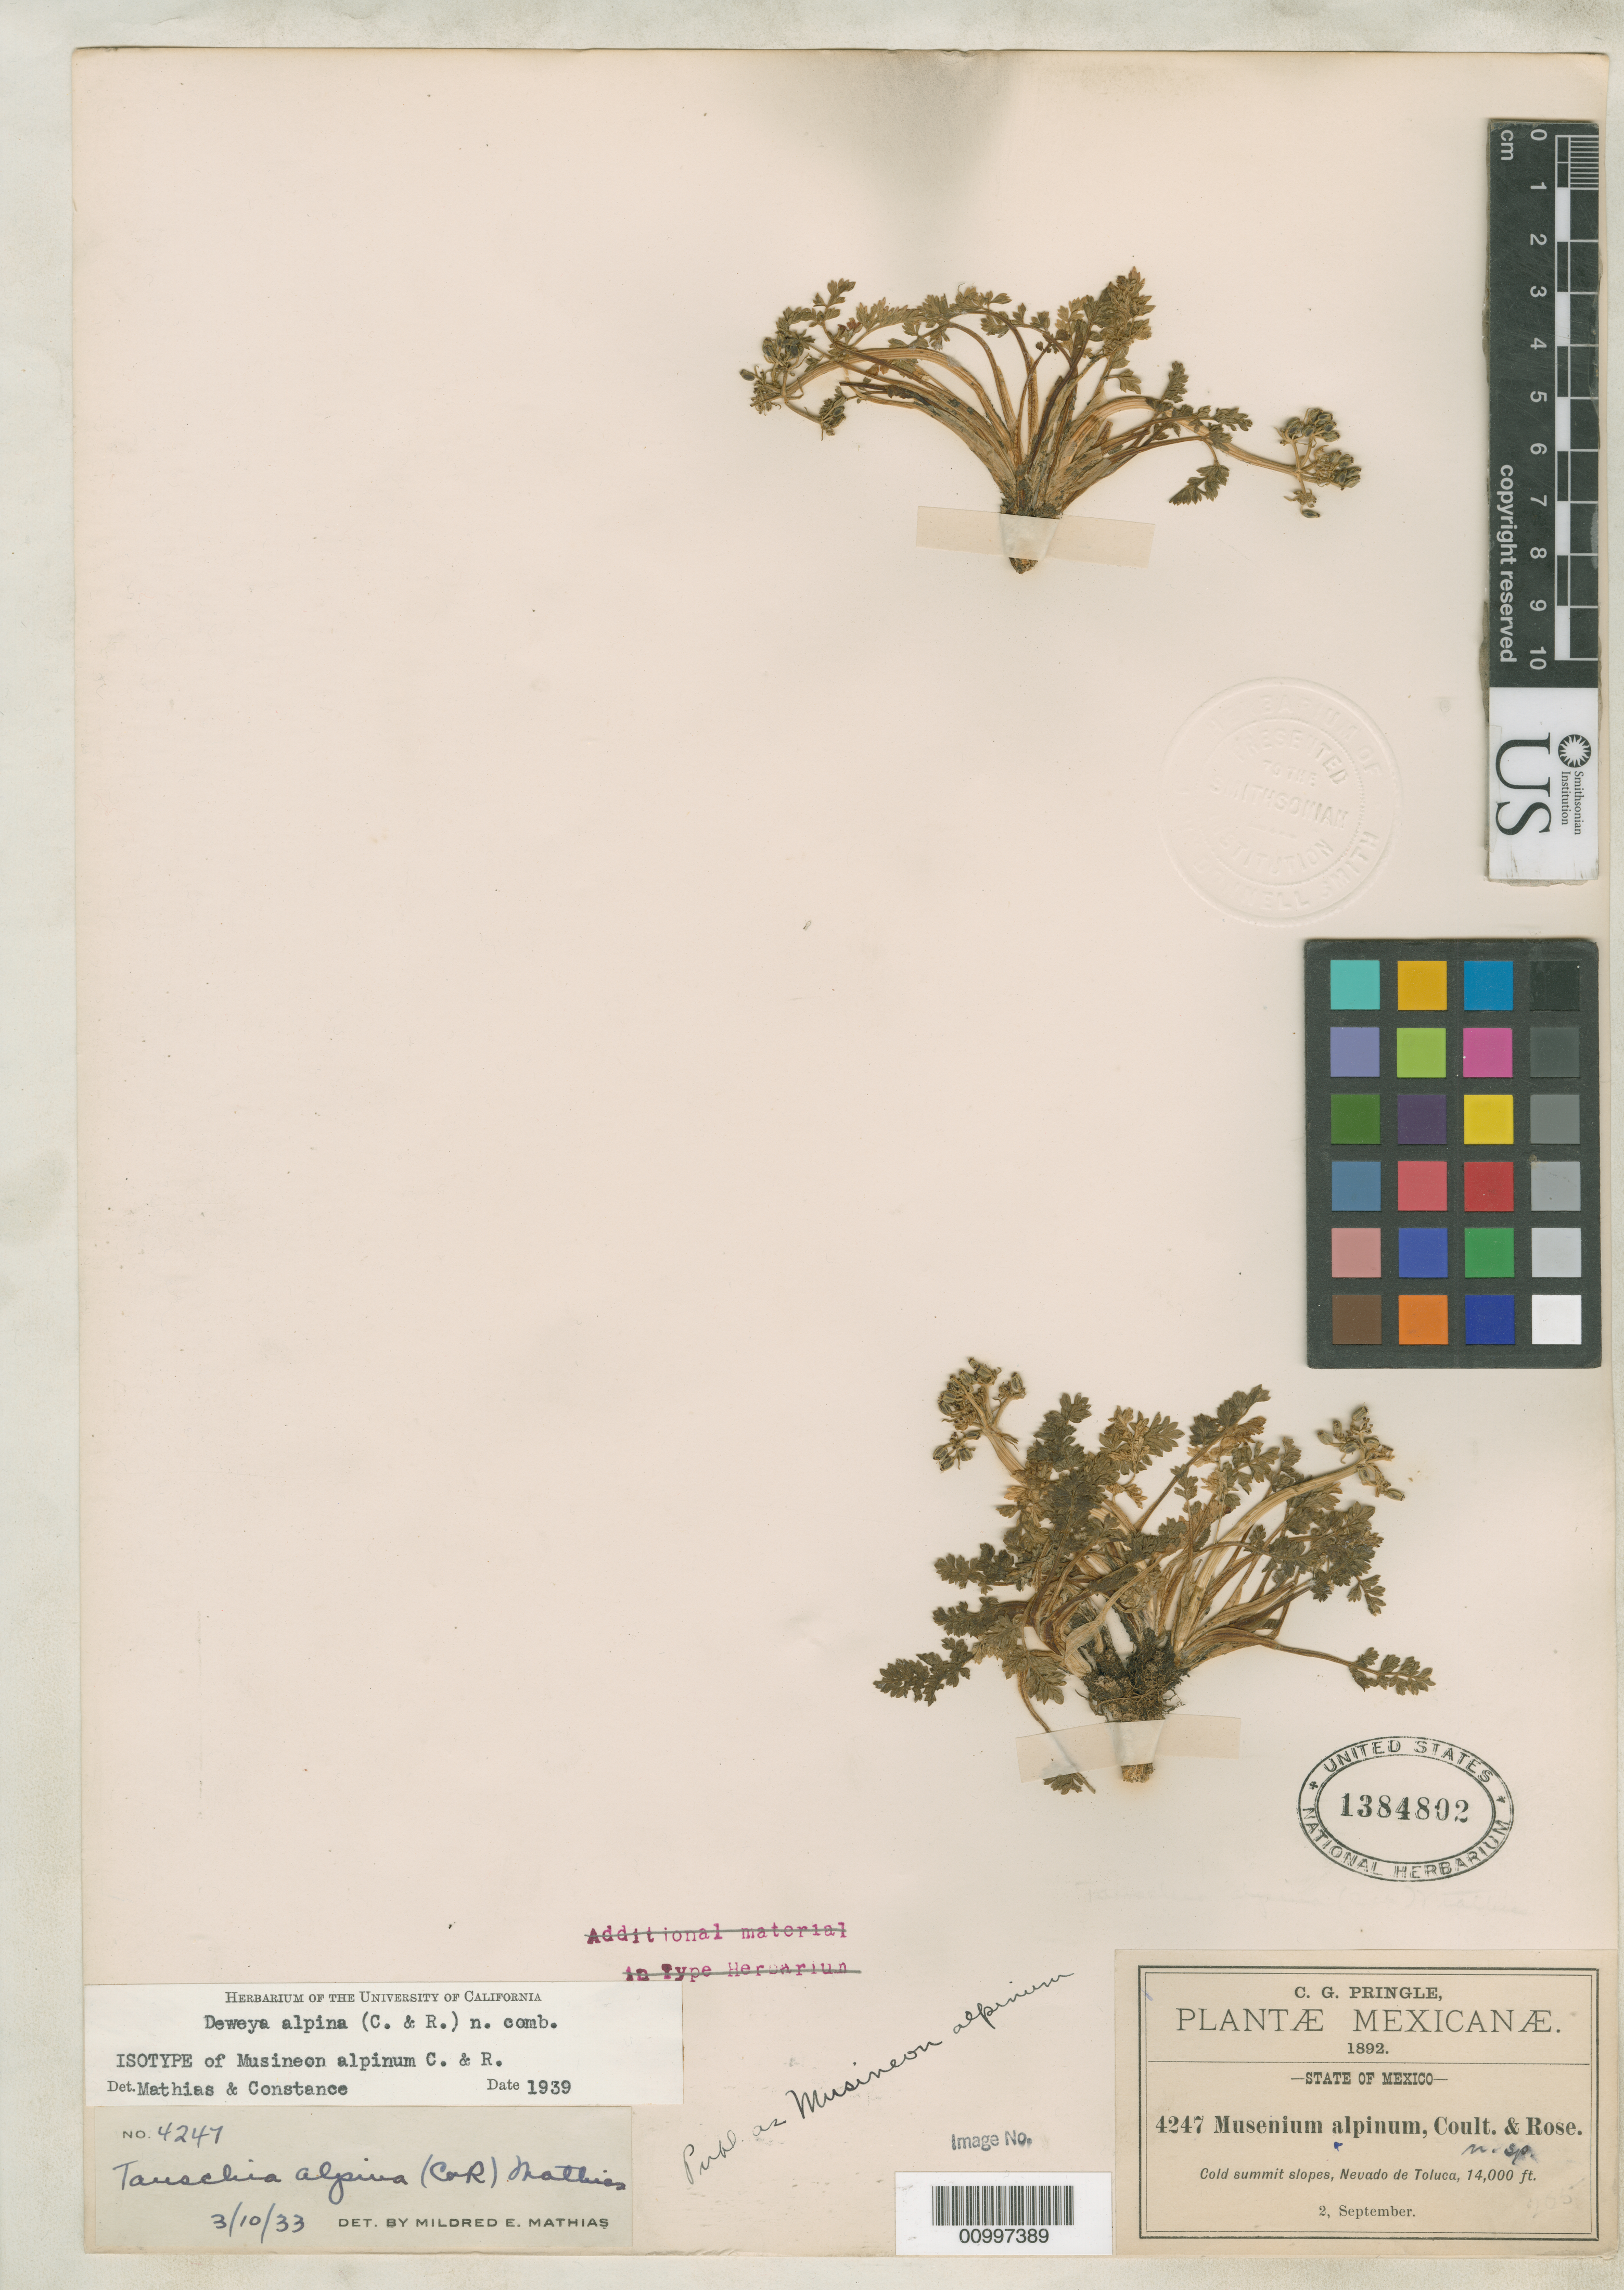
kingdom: Plantae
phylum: Tracheophyta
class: Magnoliopsida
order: Apiales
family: Apiaceae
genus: Musineon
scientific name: Musineon alpinum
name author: J.M. Coult. & Rose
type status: Type Collection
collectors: C. G. Pringle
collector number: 4247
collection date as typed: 02 Sep 1892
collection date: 1892-09-02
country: Mexico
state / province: México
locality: Cold summit slopes, Nevado de Toluca.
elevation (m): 4267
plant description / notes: Annotated by Mathias & Constance (1939) as "Deweya alpina (C. & R.) n. comb.", name apparently never published.; From the herbarium of J. Donnell Smith. Annotated as "Isotype" by Mathias & Constance (1939).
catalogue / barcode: US 1384802